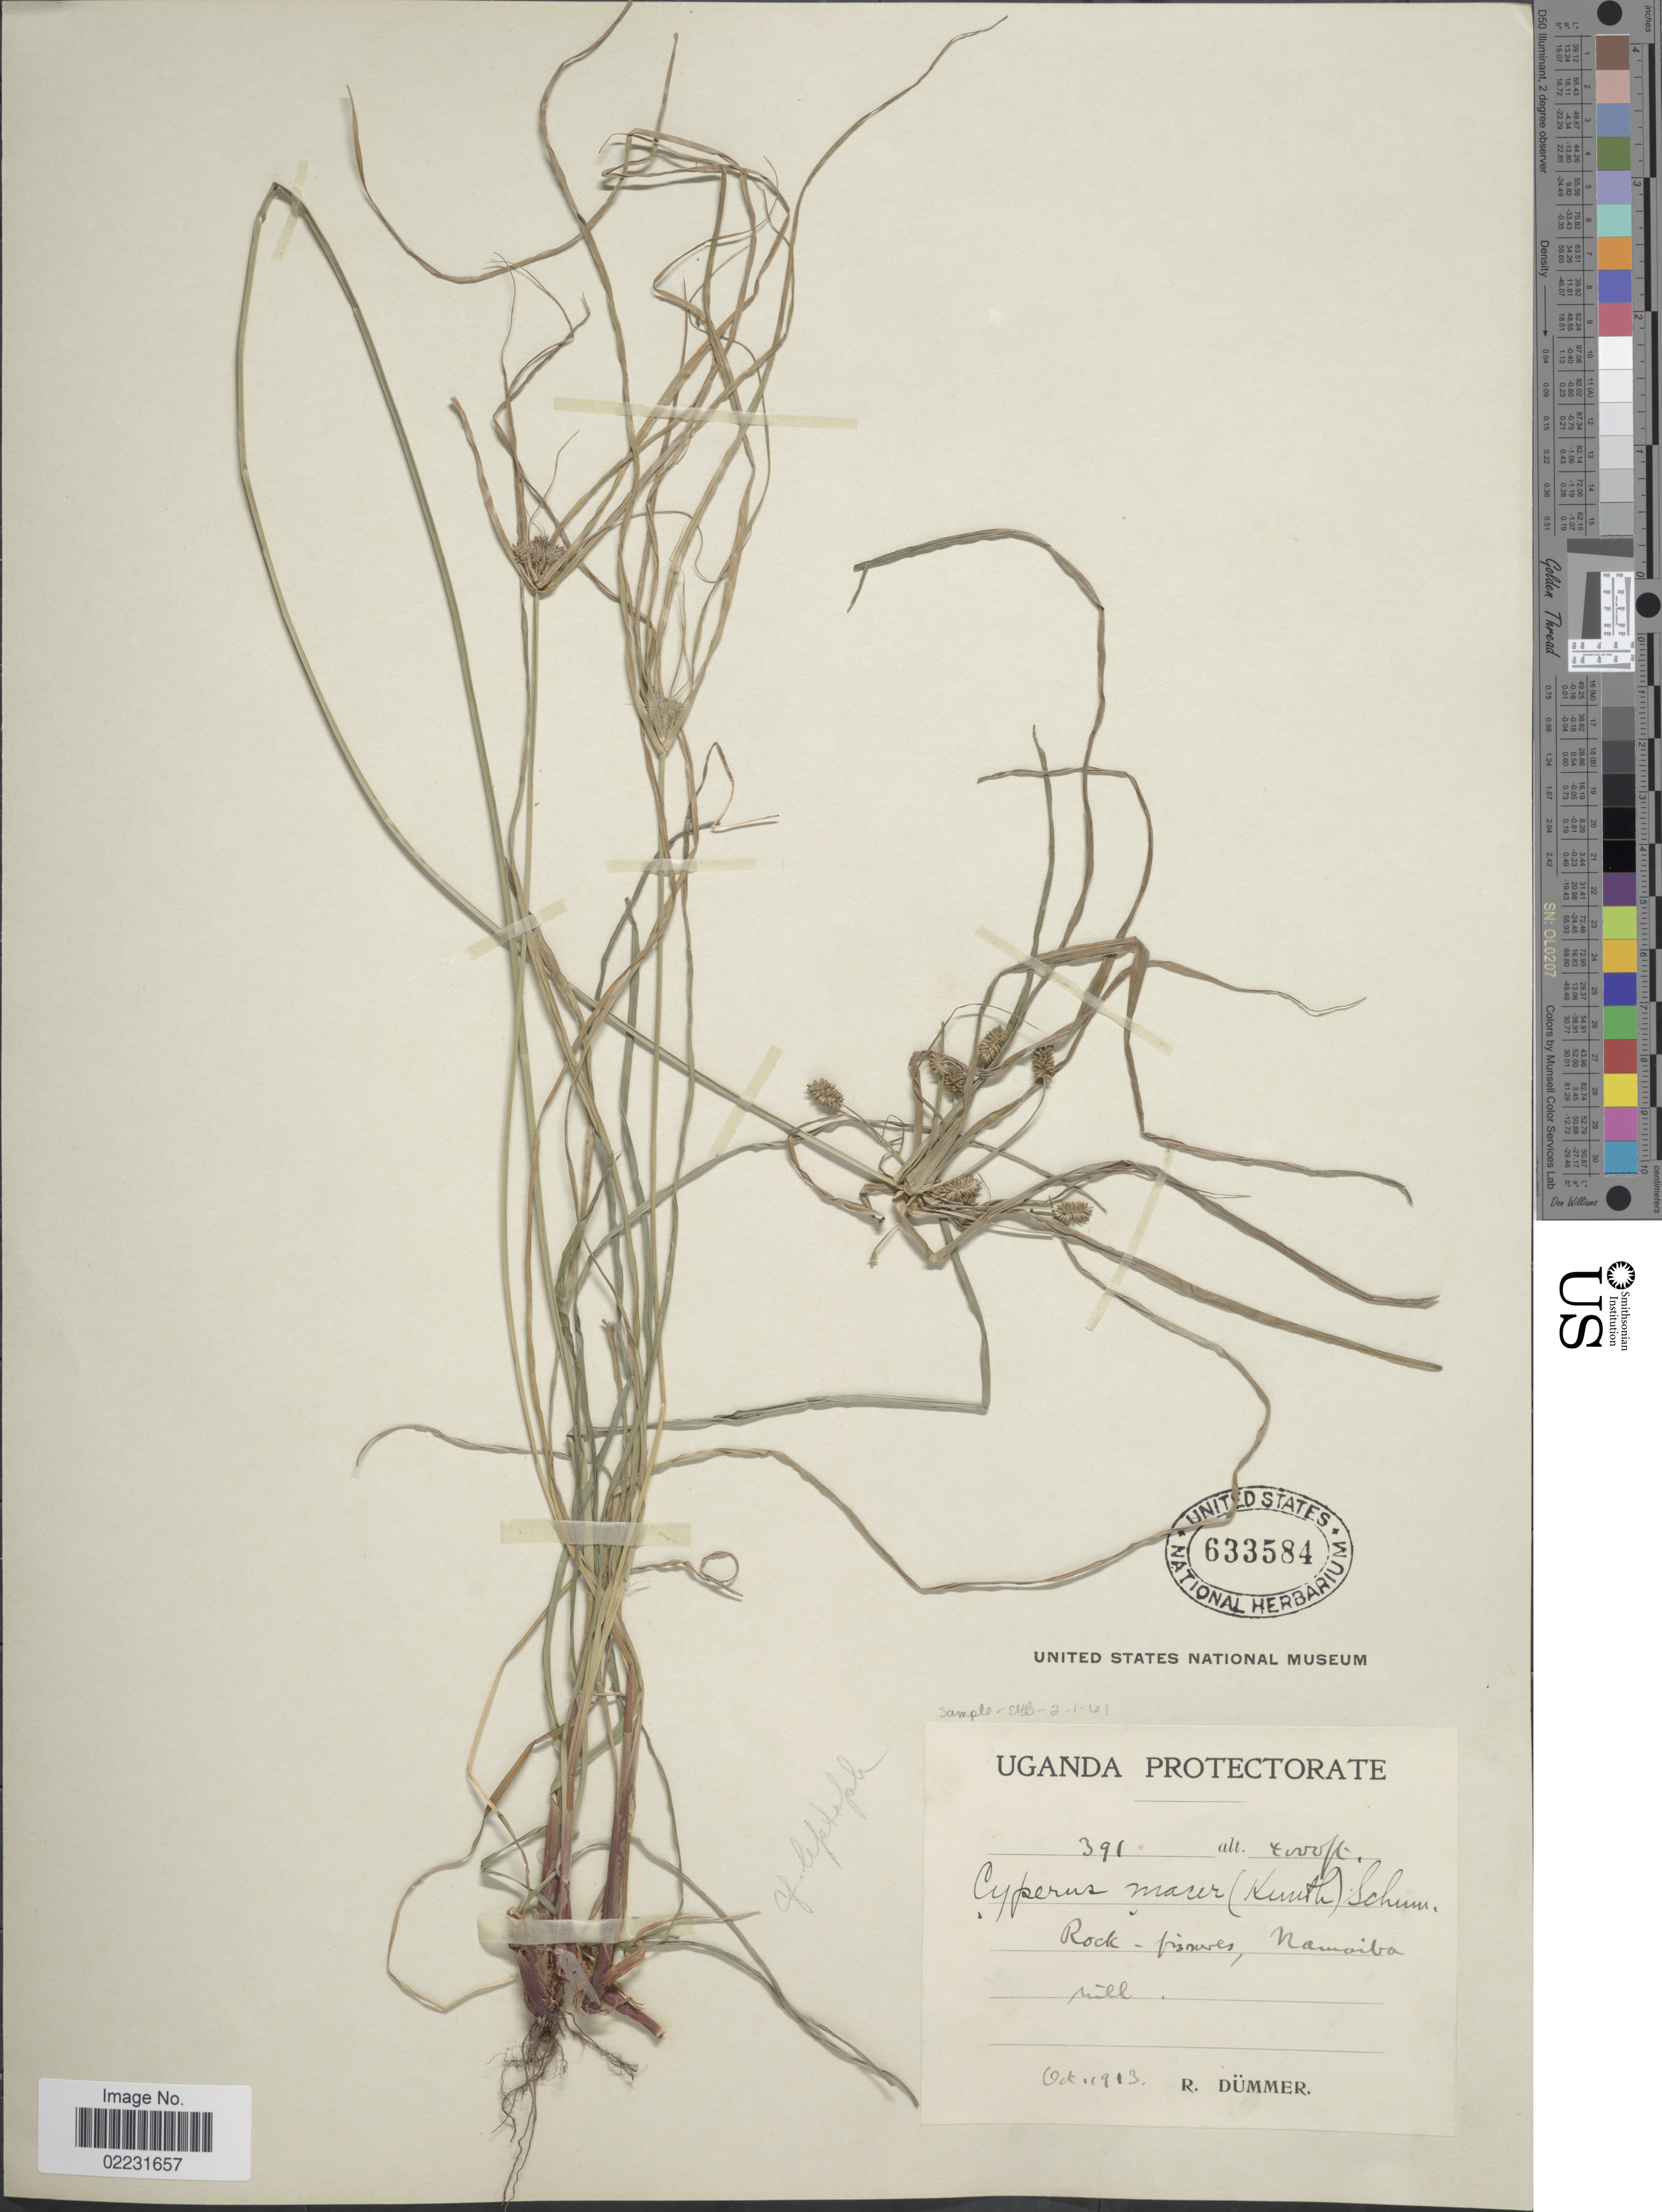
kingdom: Plantae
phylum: Tracheophyta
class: Liliopsida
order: Poales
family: Cyperaceae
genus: Cyperus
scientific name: Cyperus macer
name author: C.B. Clarke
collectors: R. A. Dümmer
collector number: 391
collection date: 1913-10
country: Uganda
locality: Uganda Protectorate, Namaiba hill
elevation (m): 1219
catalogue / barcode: US 633584